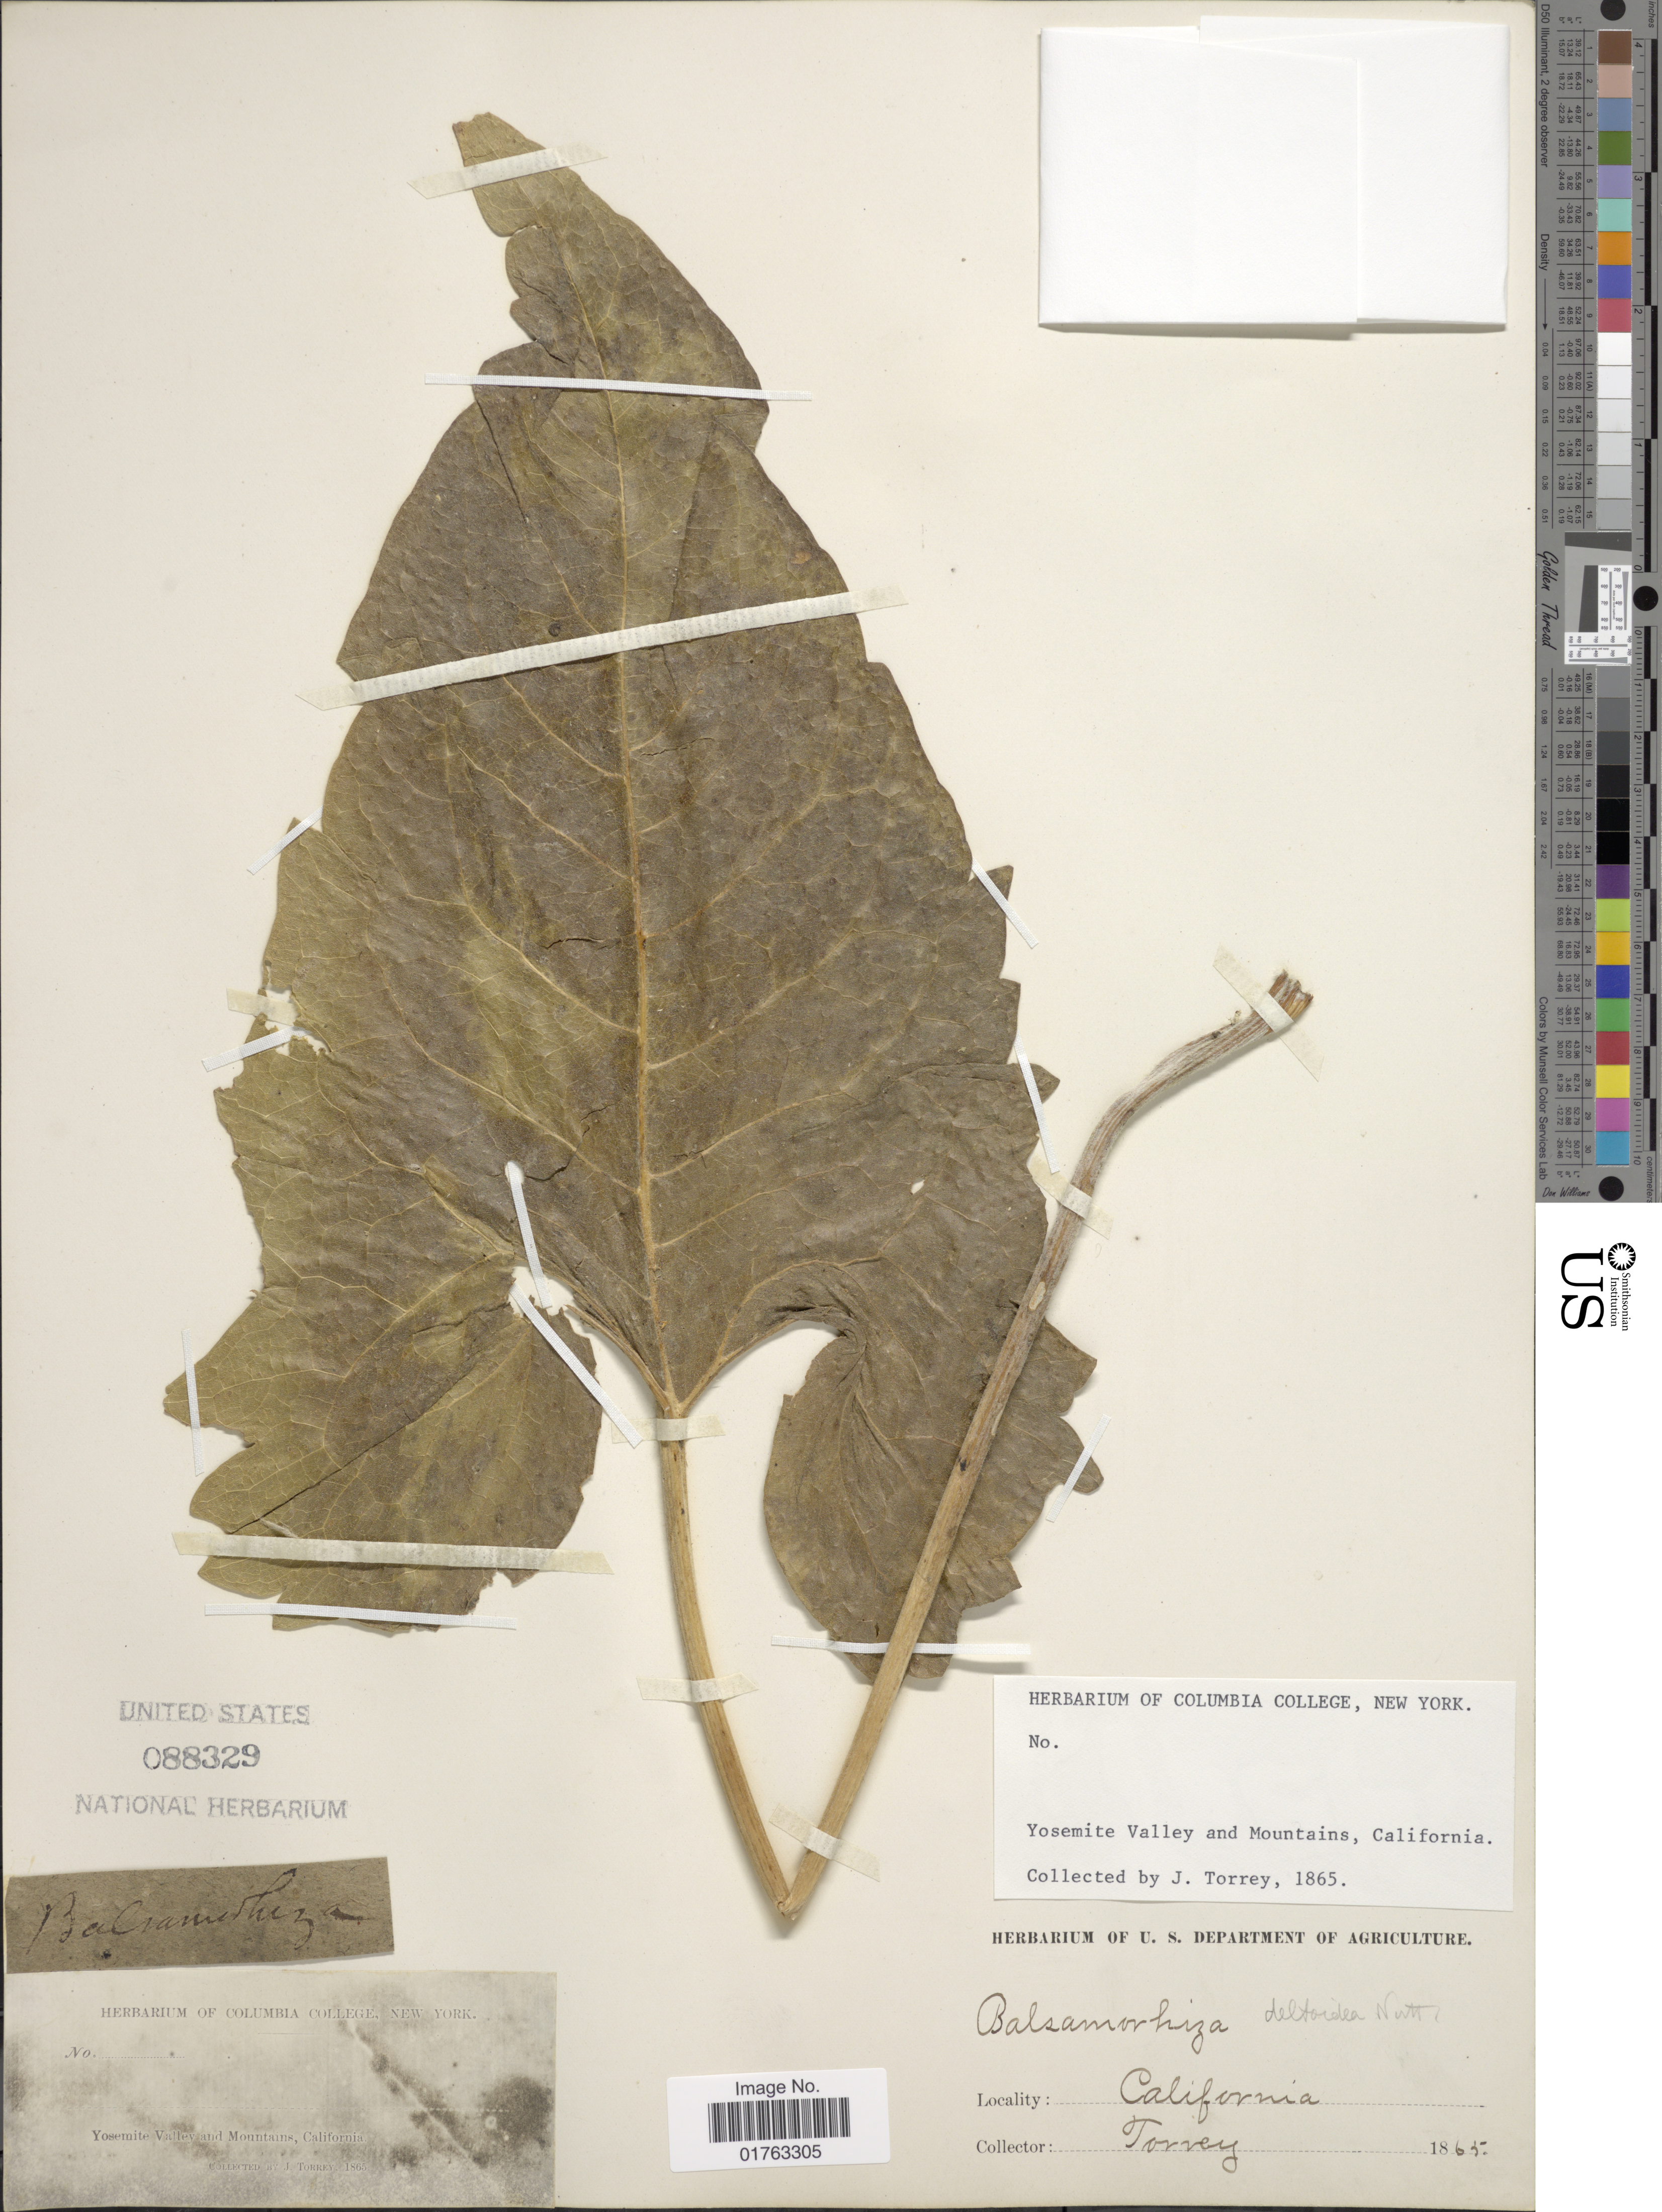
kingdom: Plantae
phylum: Tracheophyta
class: Magnoliopsida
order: Asterales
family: Asteraceae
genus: Balsamorhiza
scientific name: Balsamorhiza deltoidea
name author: Nutt.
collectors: J. Torrey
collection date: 1865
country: United States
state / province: California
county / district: Mariposa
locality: Yosemite Valley and Mountains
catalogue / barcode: US 88329